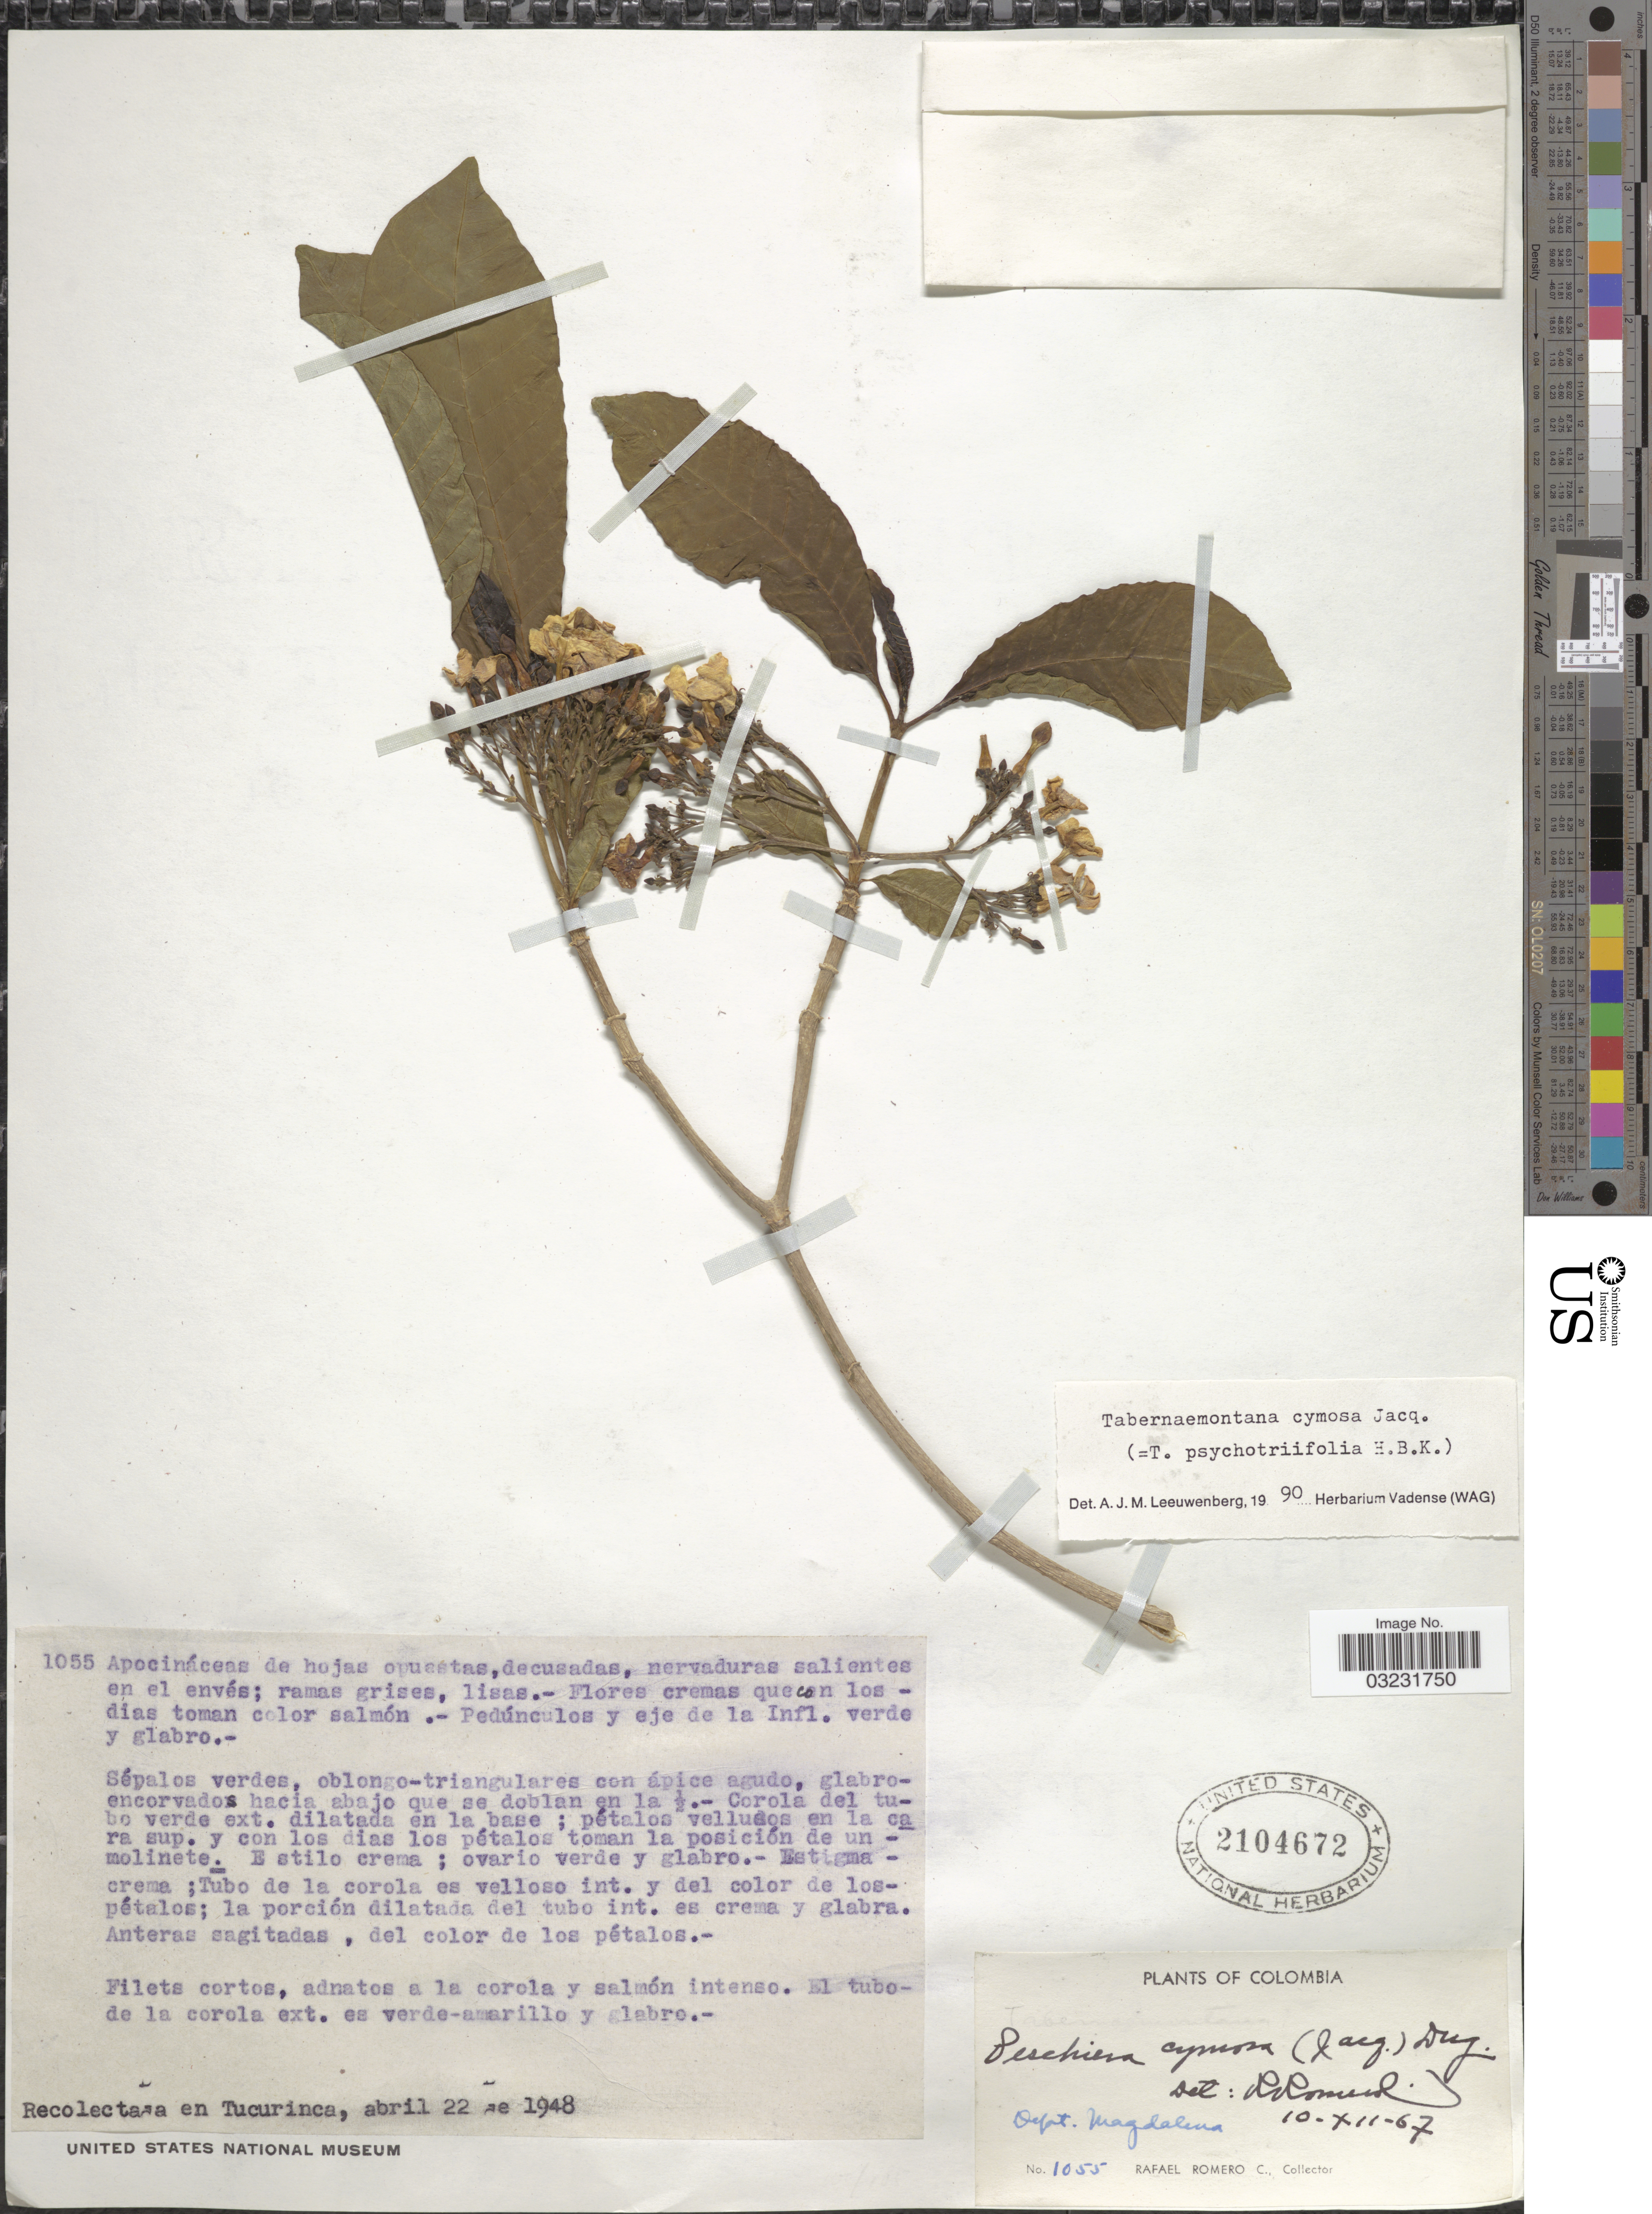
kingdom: Plantae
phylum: Tracheophyta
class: Magnoliopsida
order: Gentianales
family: Apocynaceae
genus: Tabernaemontana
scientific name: Tabernaemontana cymosa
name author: Jacq.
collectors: R. Romero Castañeda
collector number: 1055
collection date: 1948-04-22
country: Colombia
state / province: Magdalena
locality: Tucurinca. Dept. Magdalena.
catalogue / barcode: US 2104672